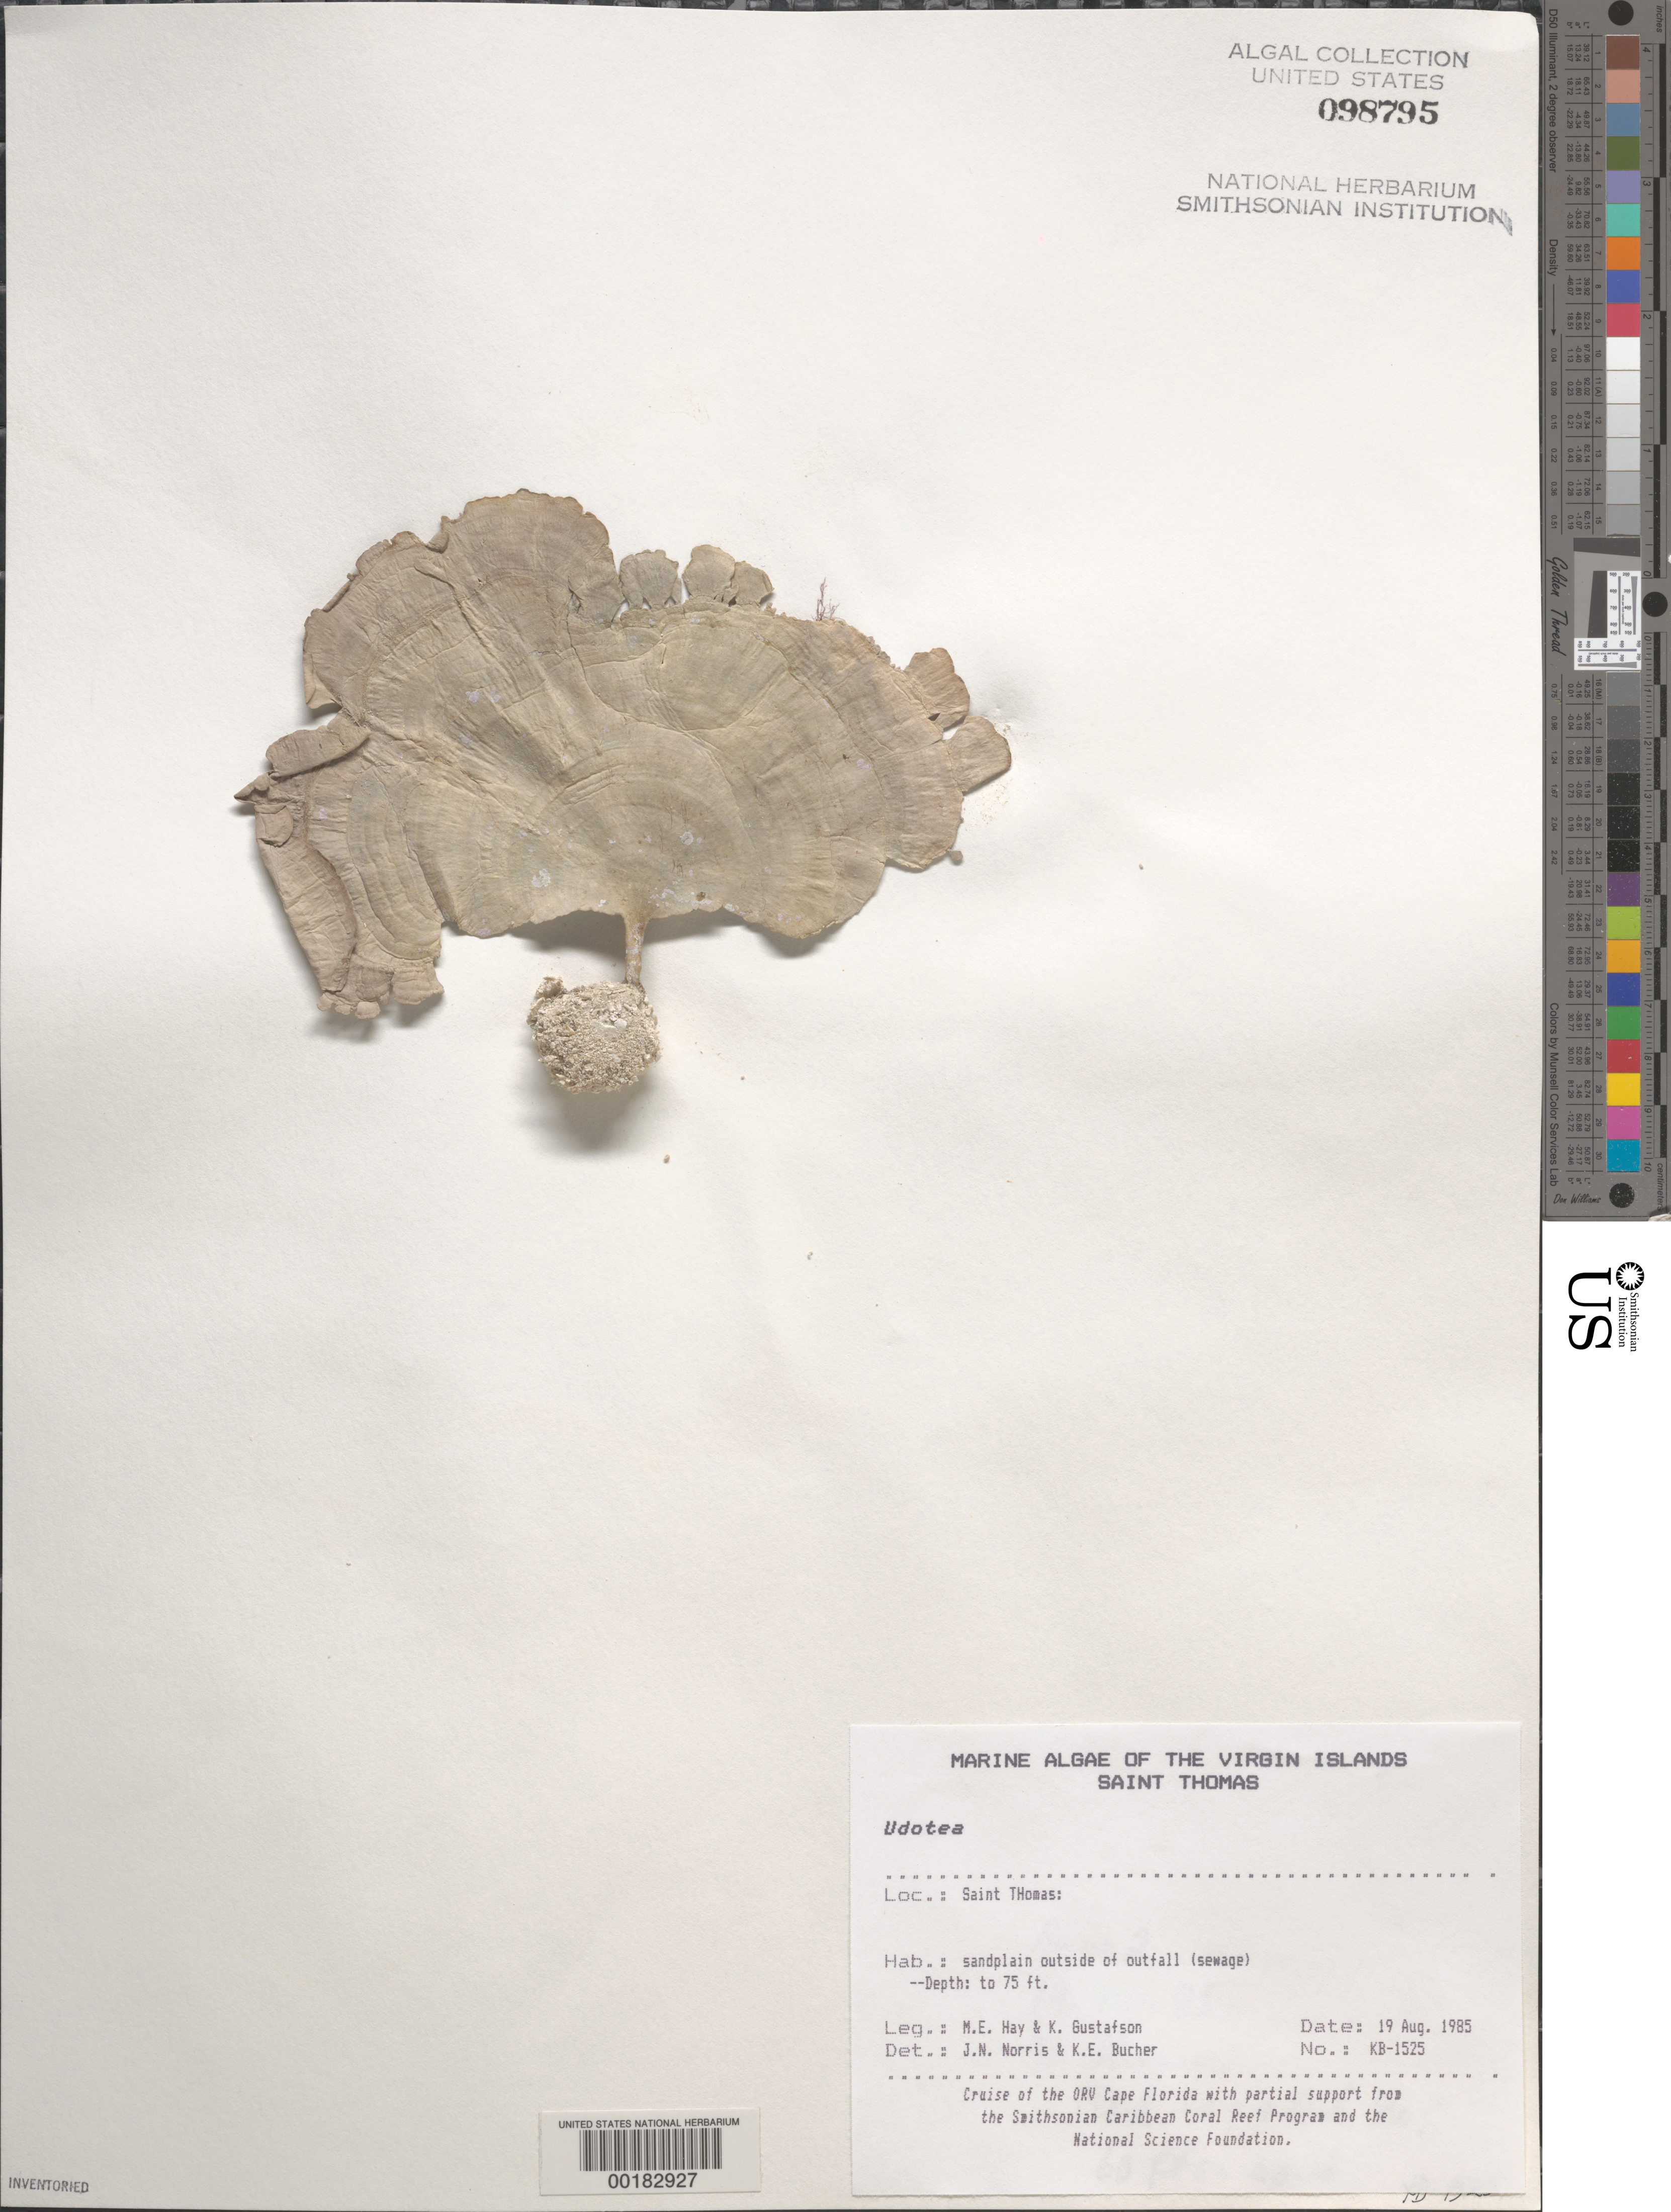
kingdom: Plantae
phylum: Chlorophyta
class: Ulvophyceae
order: Bryopsidales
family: Udoteaceae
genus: Udotea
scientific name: Udotea sp.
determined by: Norris, J. N.; Bucher, K. E.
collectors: M. E. Hay & K. Gustafson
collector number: KB-1525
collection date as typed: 19 Aug 1985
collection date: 1985-08-19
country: U.S. Virgin Islands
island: St. Thomas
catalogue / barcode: US 98795